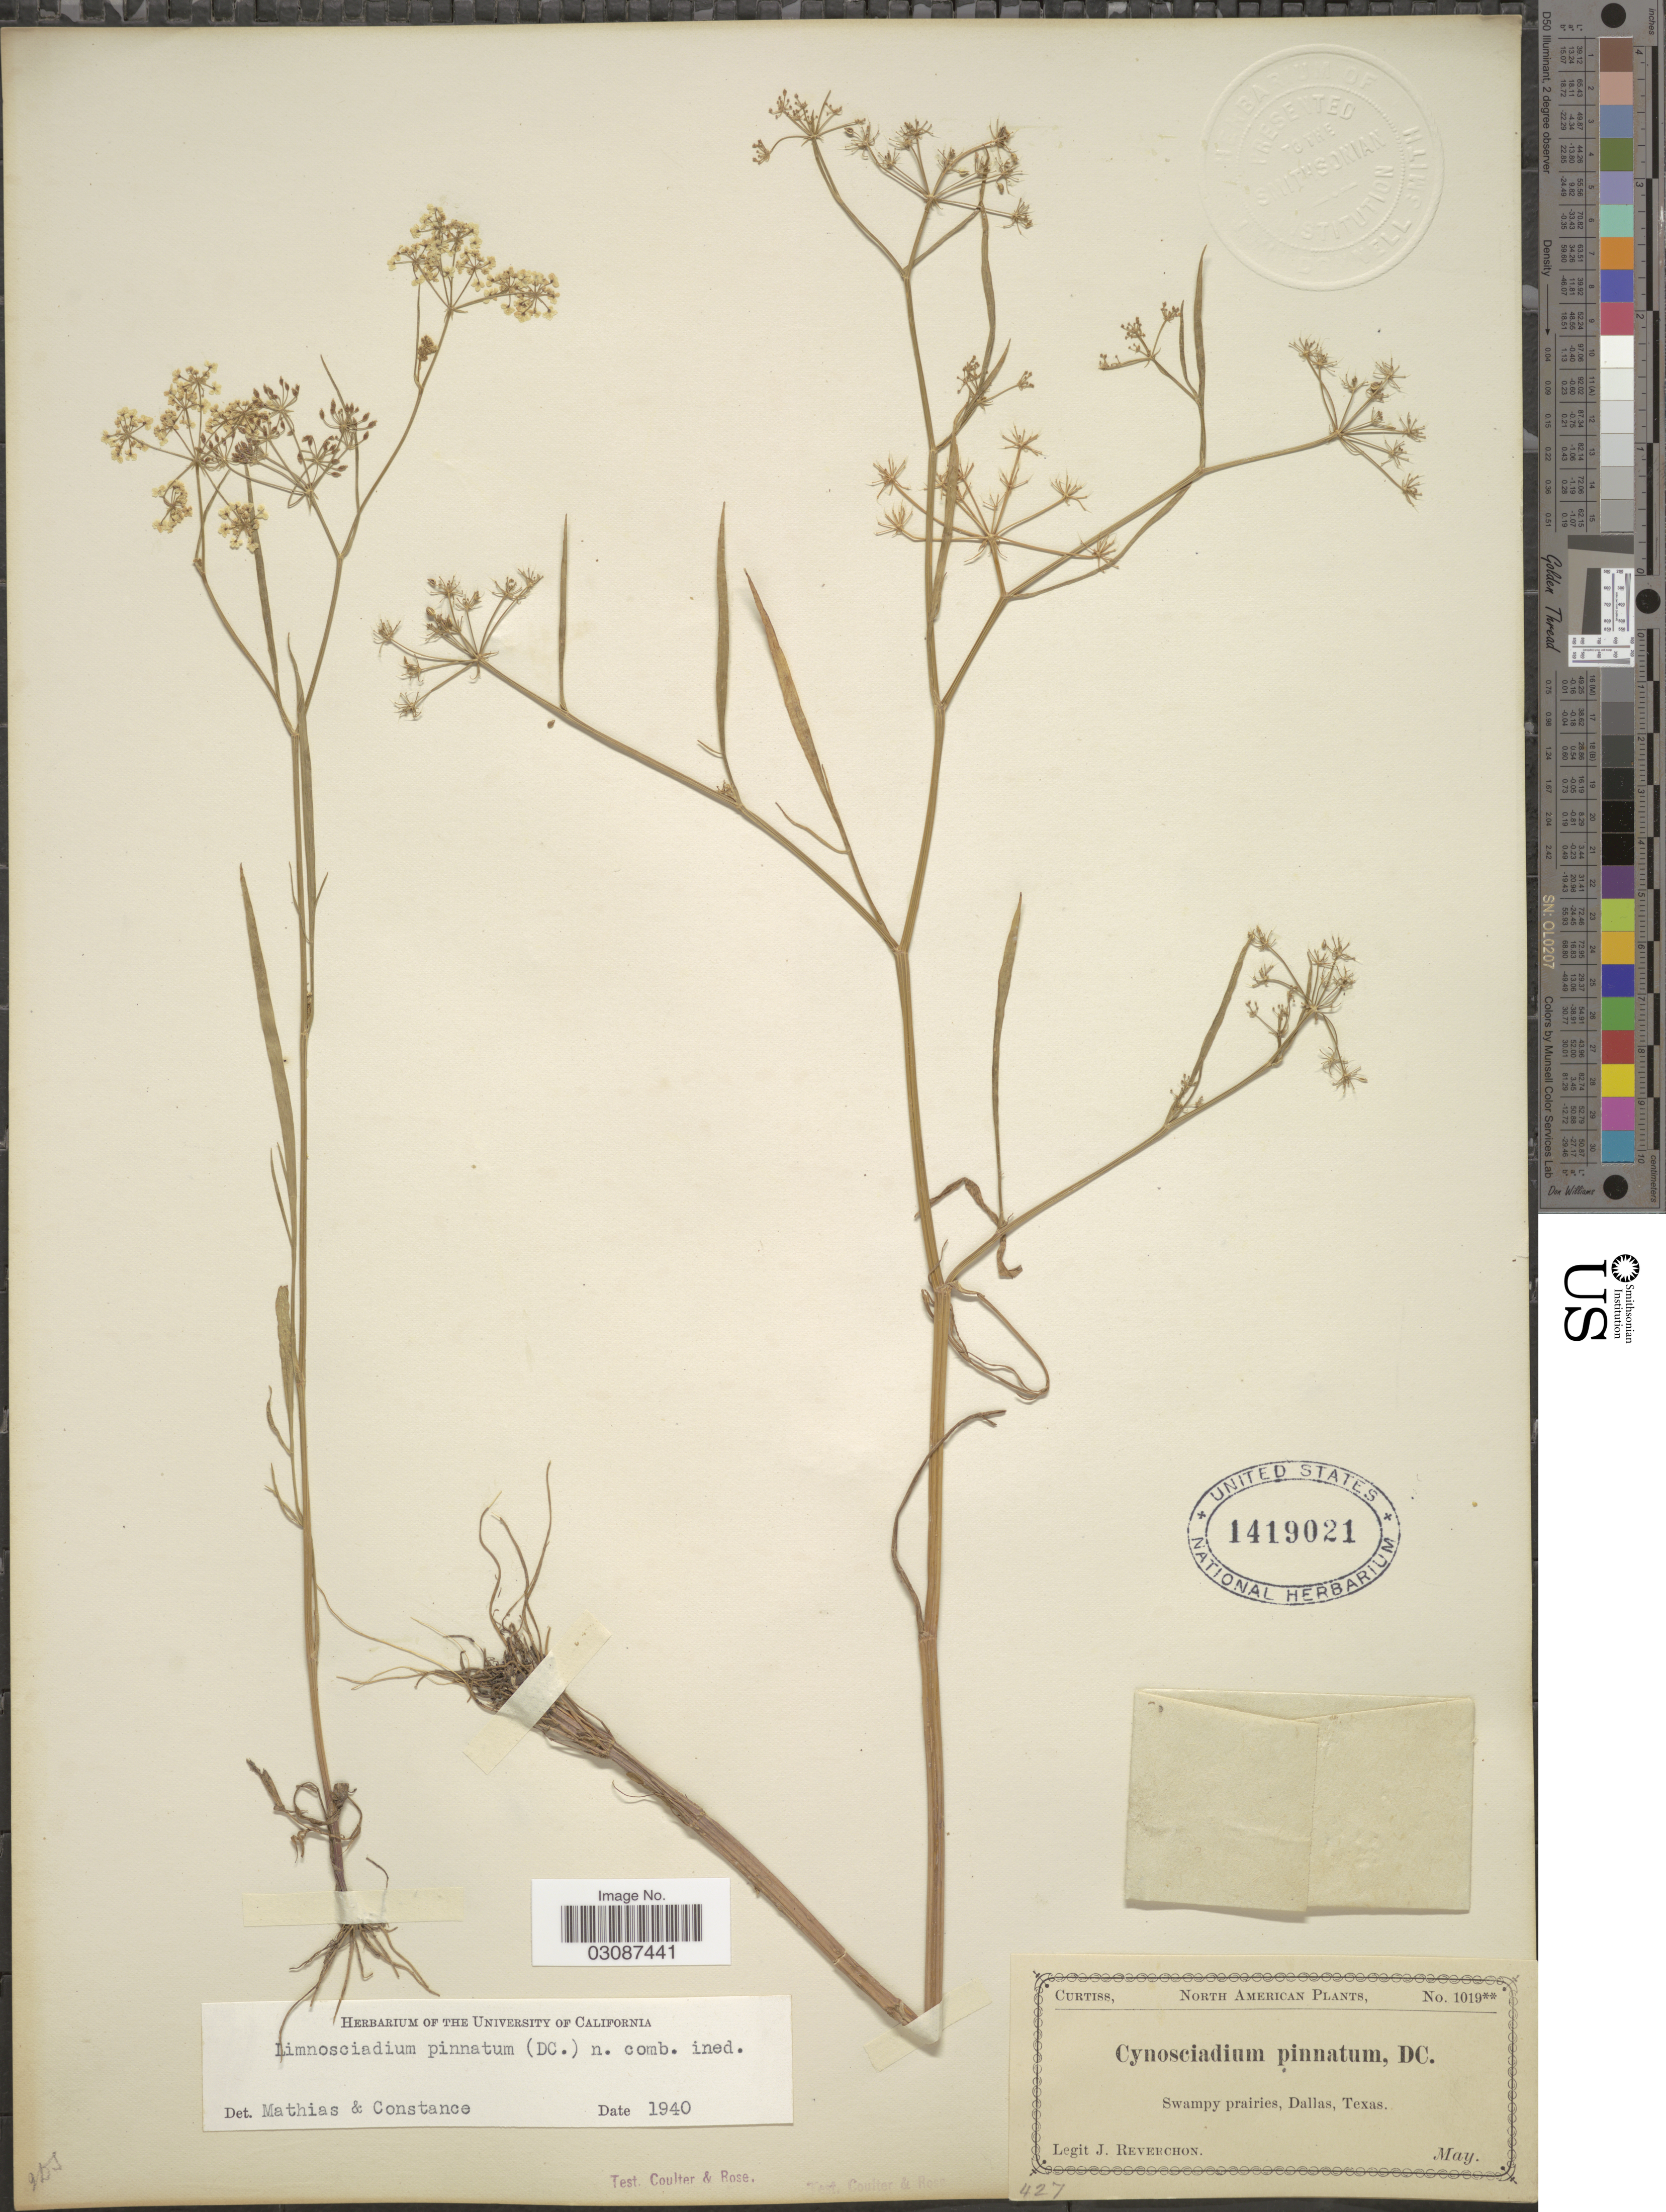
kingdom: Plantae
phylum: Tracheophyta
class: Magnoliopsida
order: Apiales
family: Apiaceae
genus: Limnosciadium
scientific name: Limnosciadium pinnatum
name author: (DC.) Mathias & Constance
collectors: J. Reverchon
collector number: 1019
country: United States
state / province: Texas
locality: Dallas.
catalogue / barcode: US 1419021